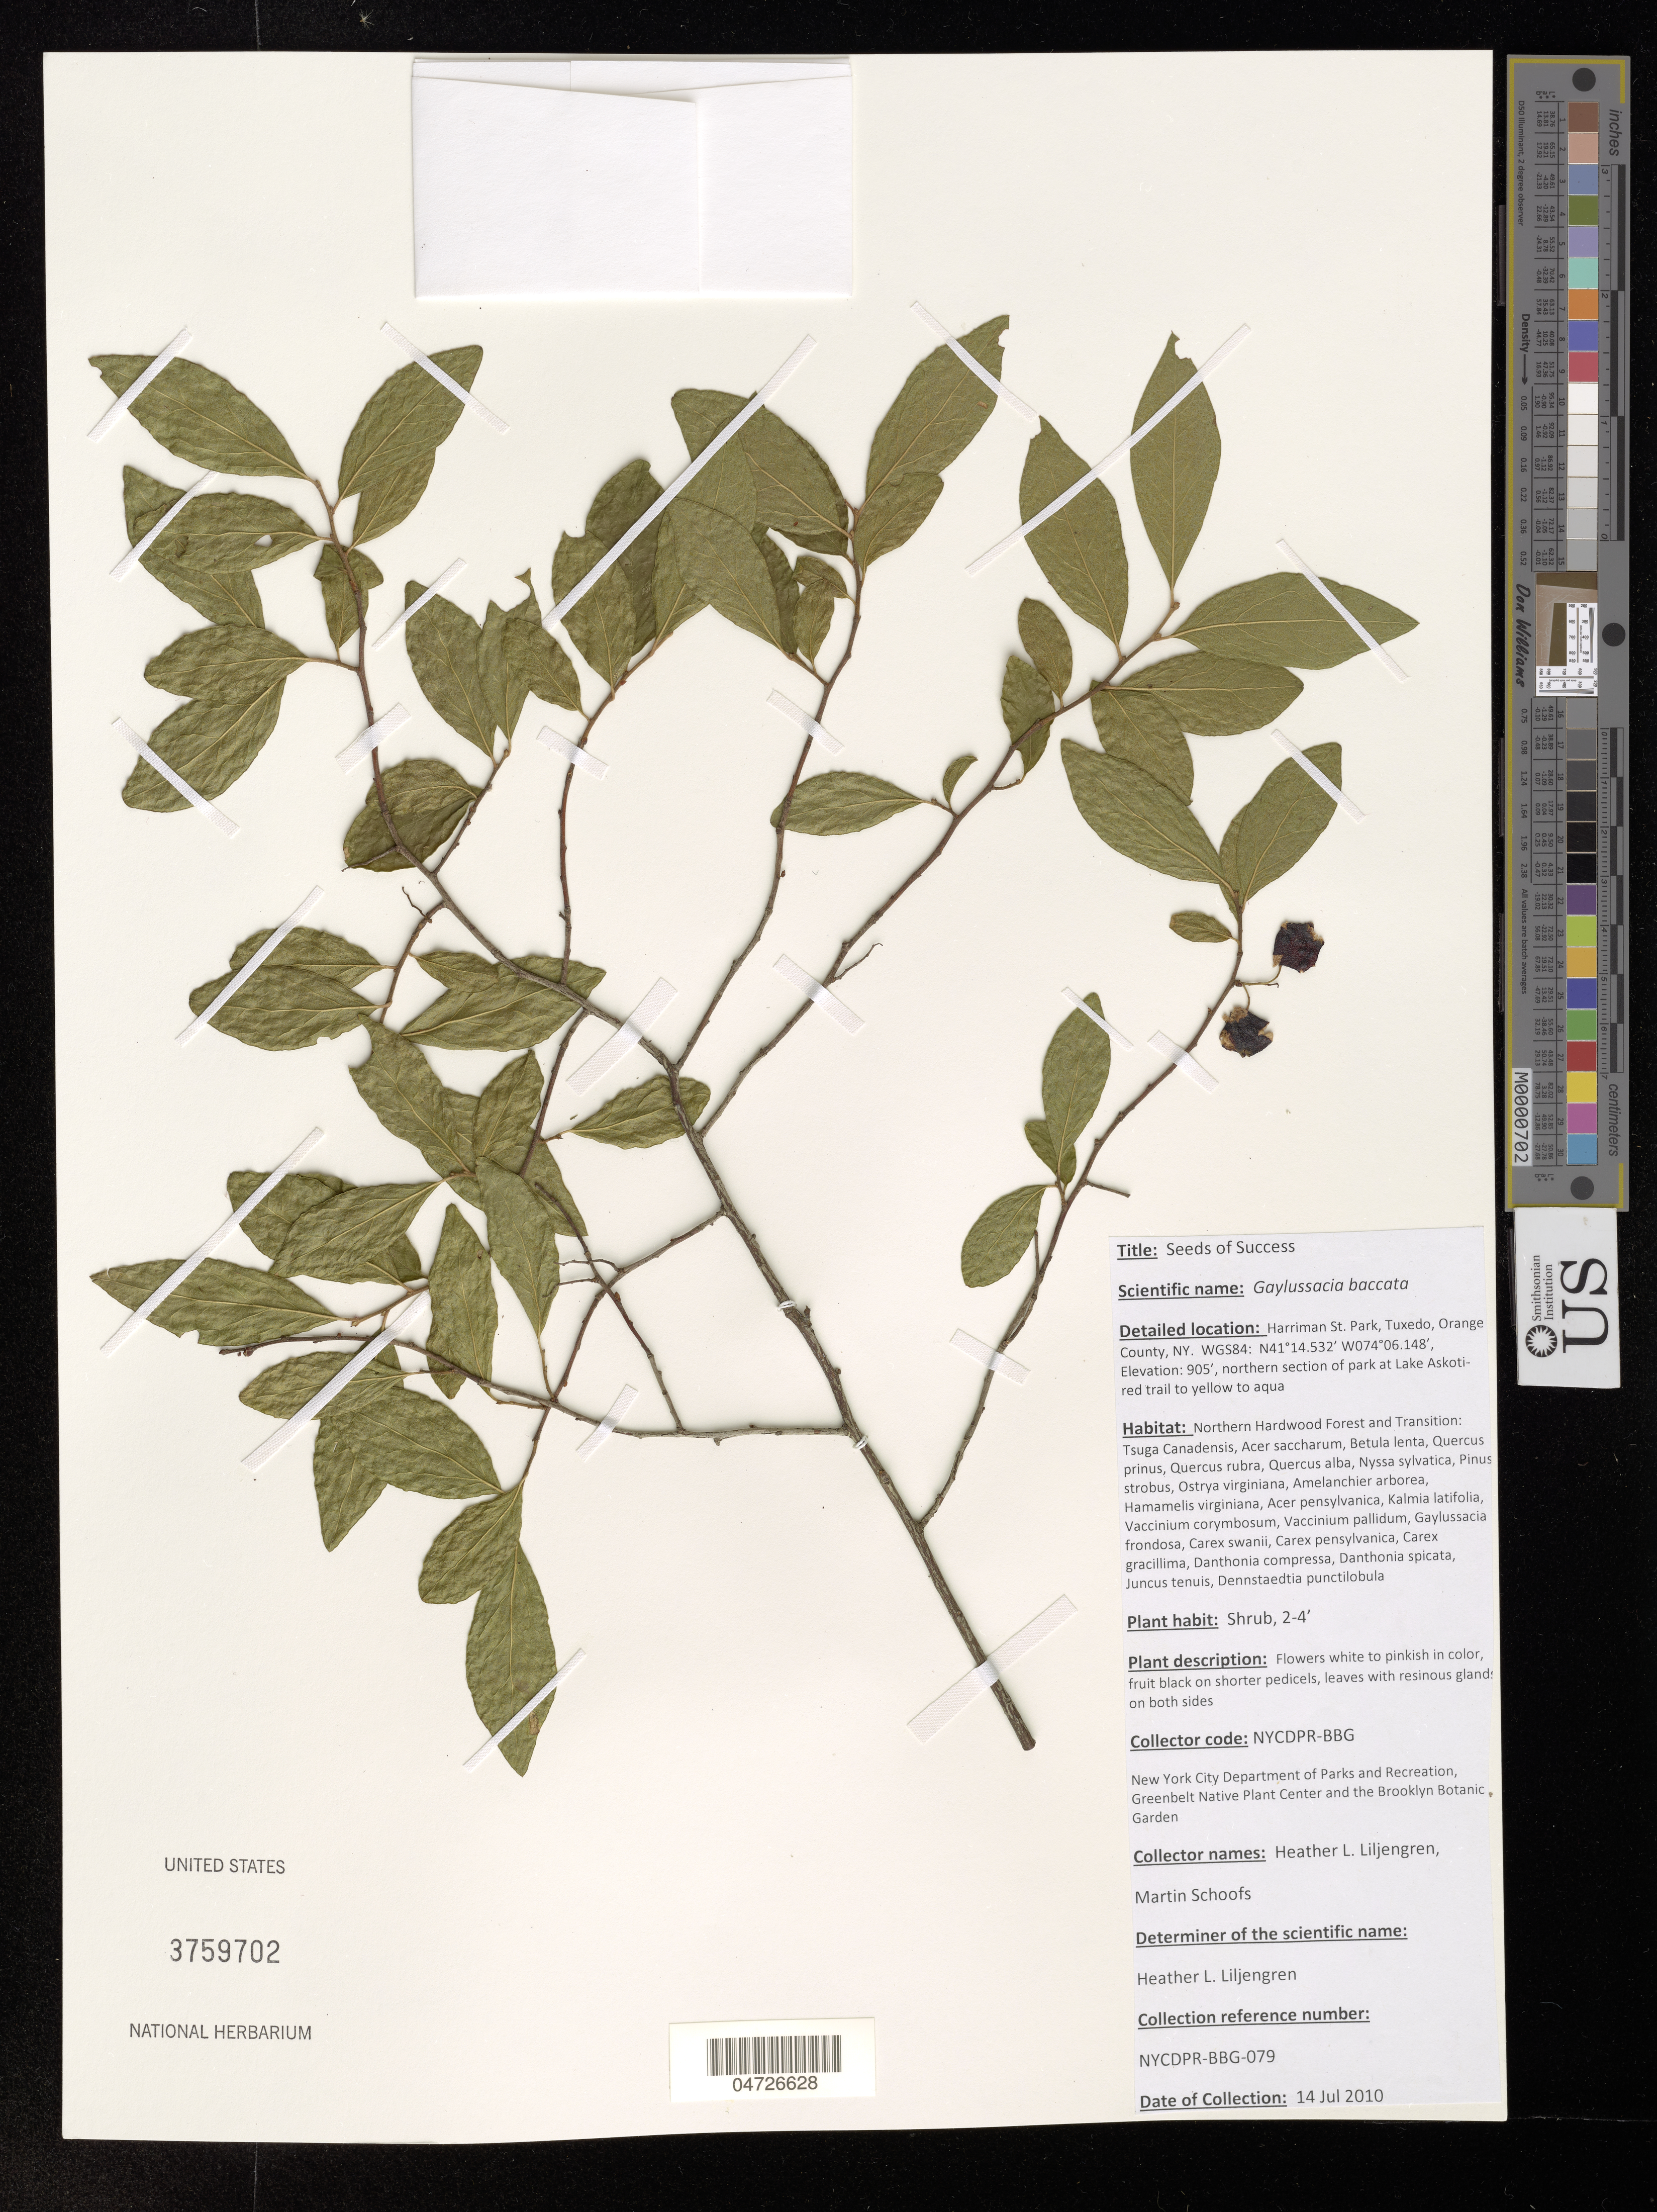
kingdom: Plantae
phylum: Tracheophyta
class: Magnoliopsida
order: Ericales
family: Ericaceae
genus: Gaylussacia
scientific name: Gaylussacia baccata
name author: (Wangenh.) K. Koch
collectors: H. Liljengren & M. Martin Schoofs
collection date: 2010-07-14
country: United States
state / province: New York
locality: Harriman St. Park, Tuxedo, Orange County. WGS84. Northern section of park at Lake Askotired trail to yellow to aqua.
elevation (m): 276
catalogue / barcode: US 3759702